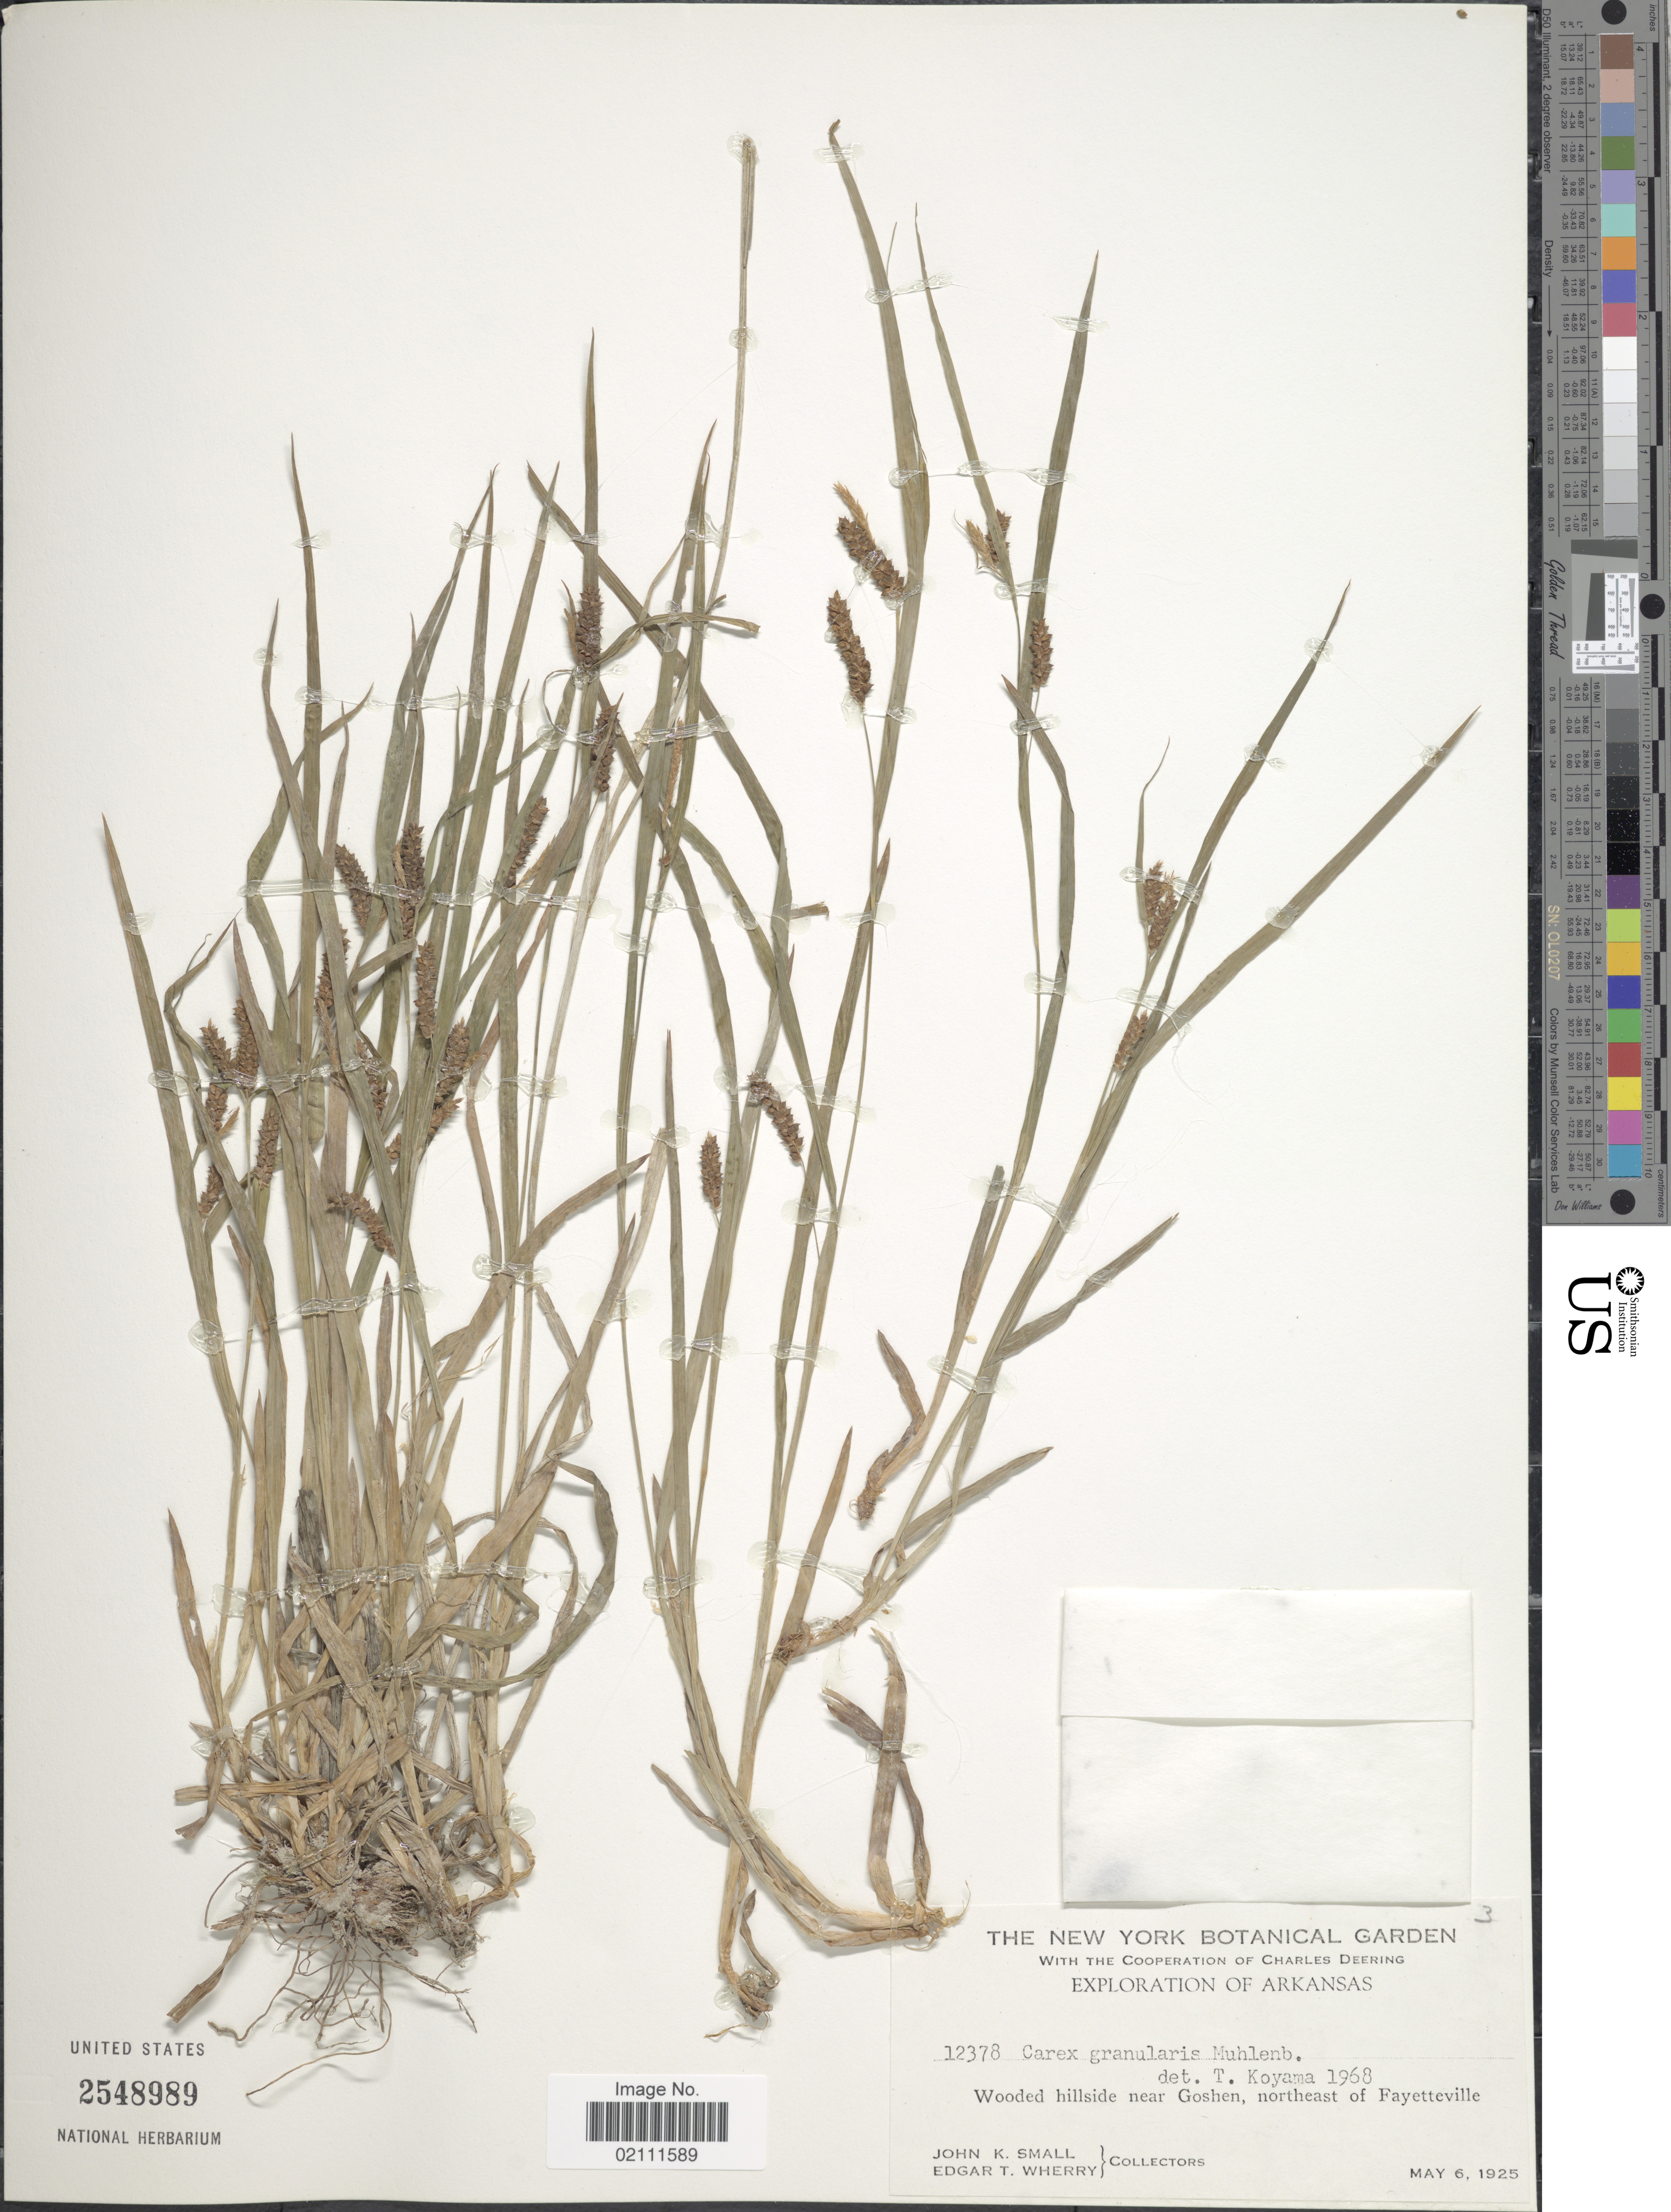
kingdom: Plantae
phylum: Tracheophyta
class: Liliopsida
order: Poales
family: Cyperaceae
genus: Carex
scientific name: Carex granularis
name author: Muhl. ex Willd.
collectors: J. K. Small & E. T. Wherry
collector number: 12378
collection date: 1925-05-06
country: United States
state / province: Arkansas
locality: Wooded hillside near Goshen, northeast of Fayetteville.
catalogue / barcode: US 2548989